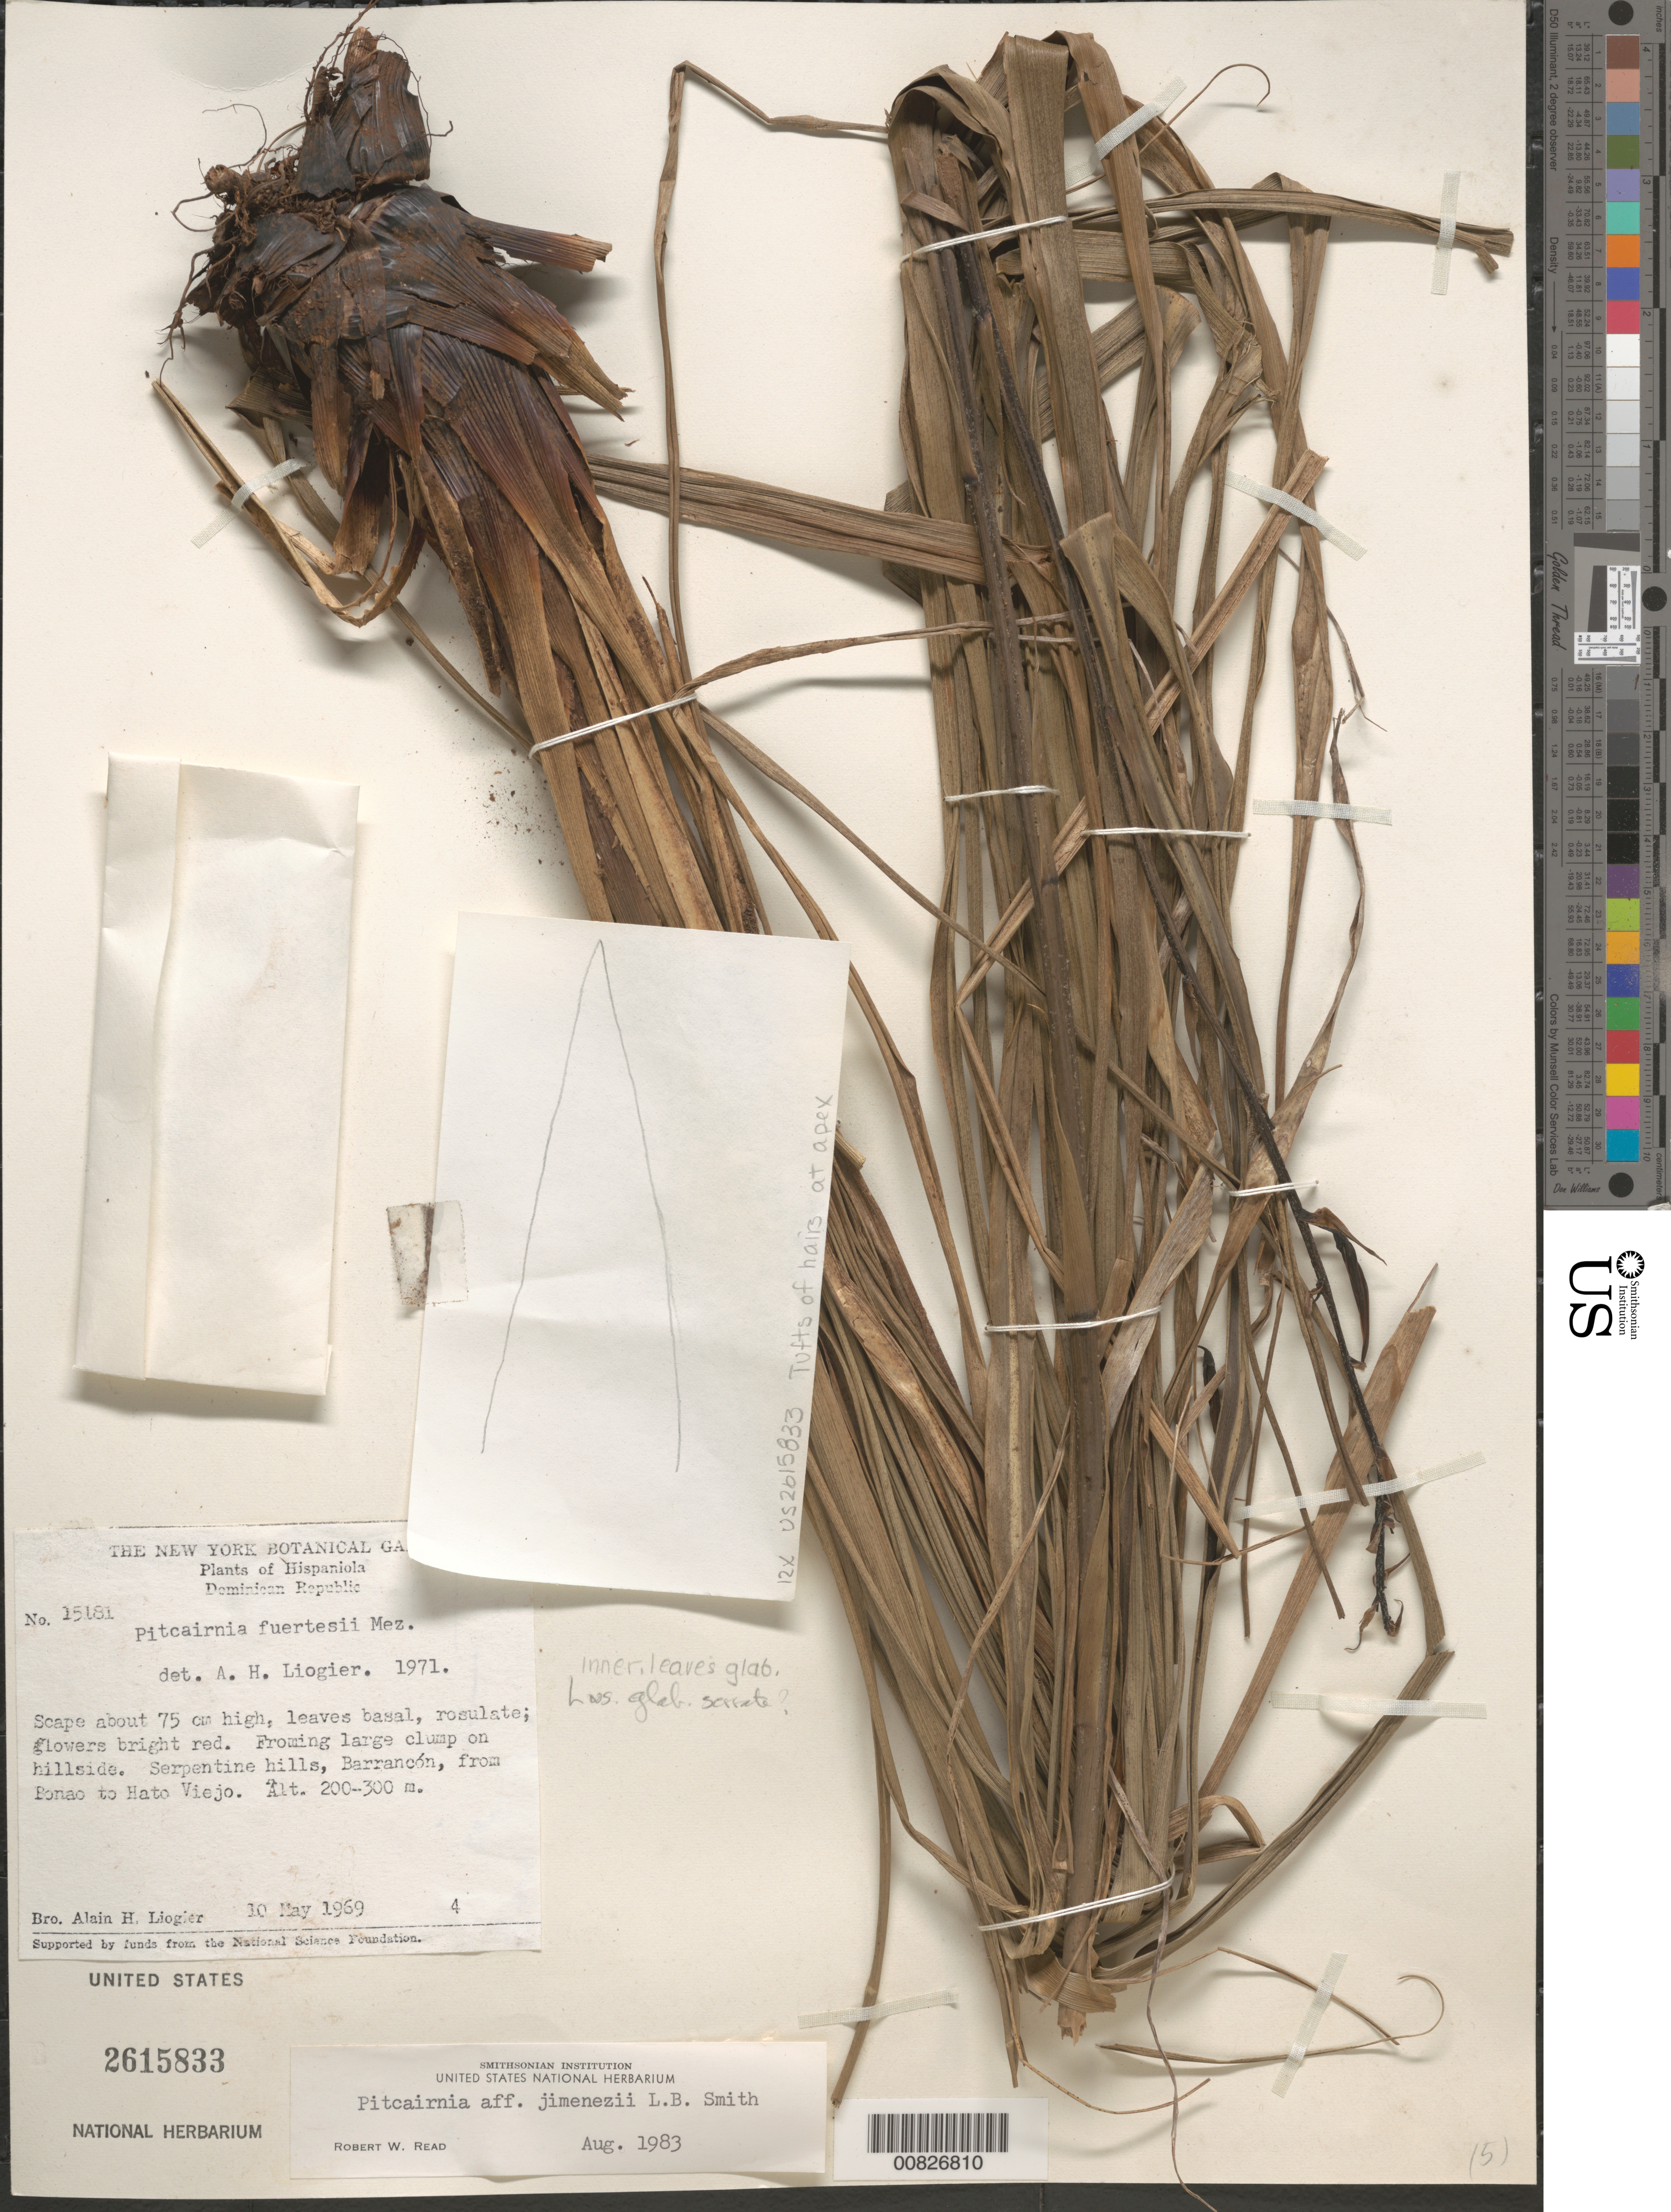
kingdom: Plantae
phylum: Tracheophyta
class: Liliopsida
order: Poales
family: Bromeliaceae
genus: Pitcairnia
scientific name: Pitcairnia jimenezii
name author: L.B. Sm.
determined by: Read, Robert W., (US), NMNH (UNITED STATES)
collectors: A. H. Liogier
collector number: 15181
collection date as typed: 10 May 1969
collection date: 1969-05-10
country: Dominican Republic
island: Hispaniola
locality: Sepentine hills, Barrancón, from Bonao to Hato Viejo.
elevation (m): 200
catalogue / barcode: US 2615833